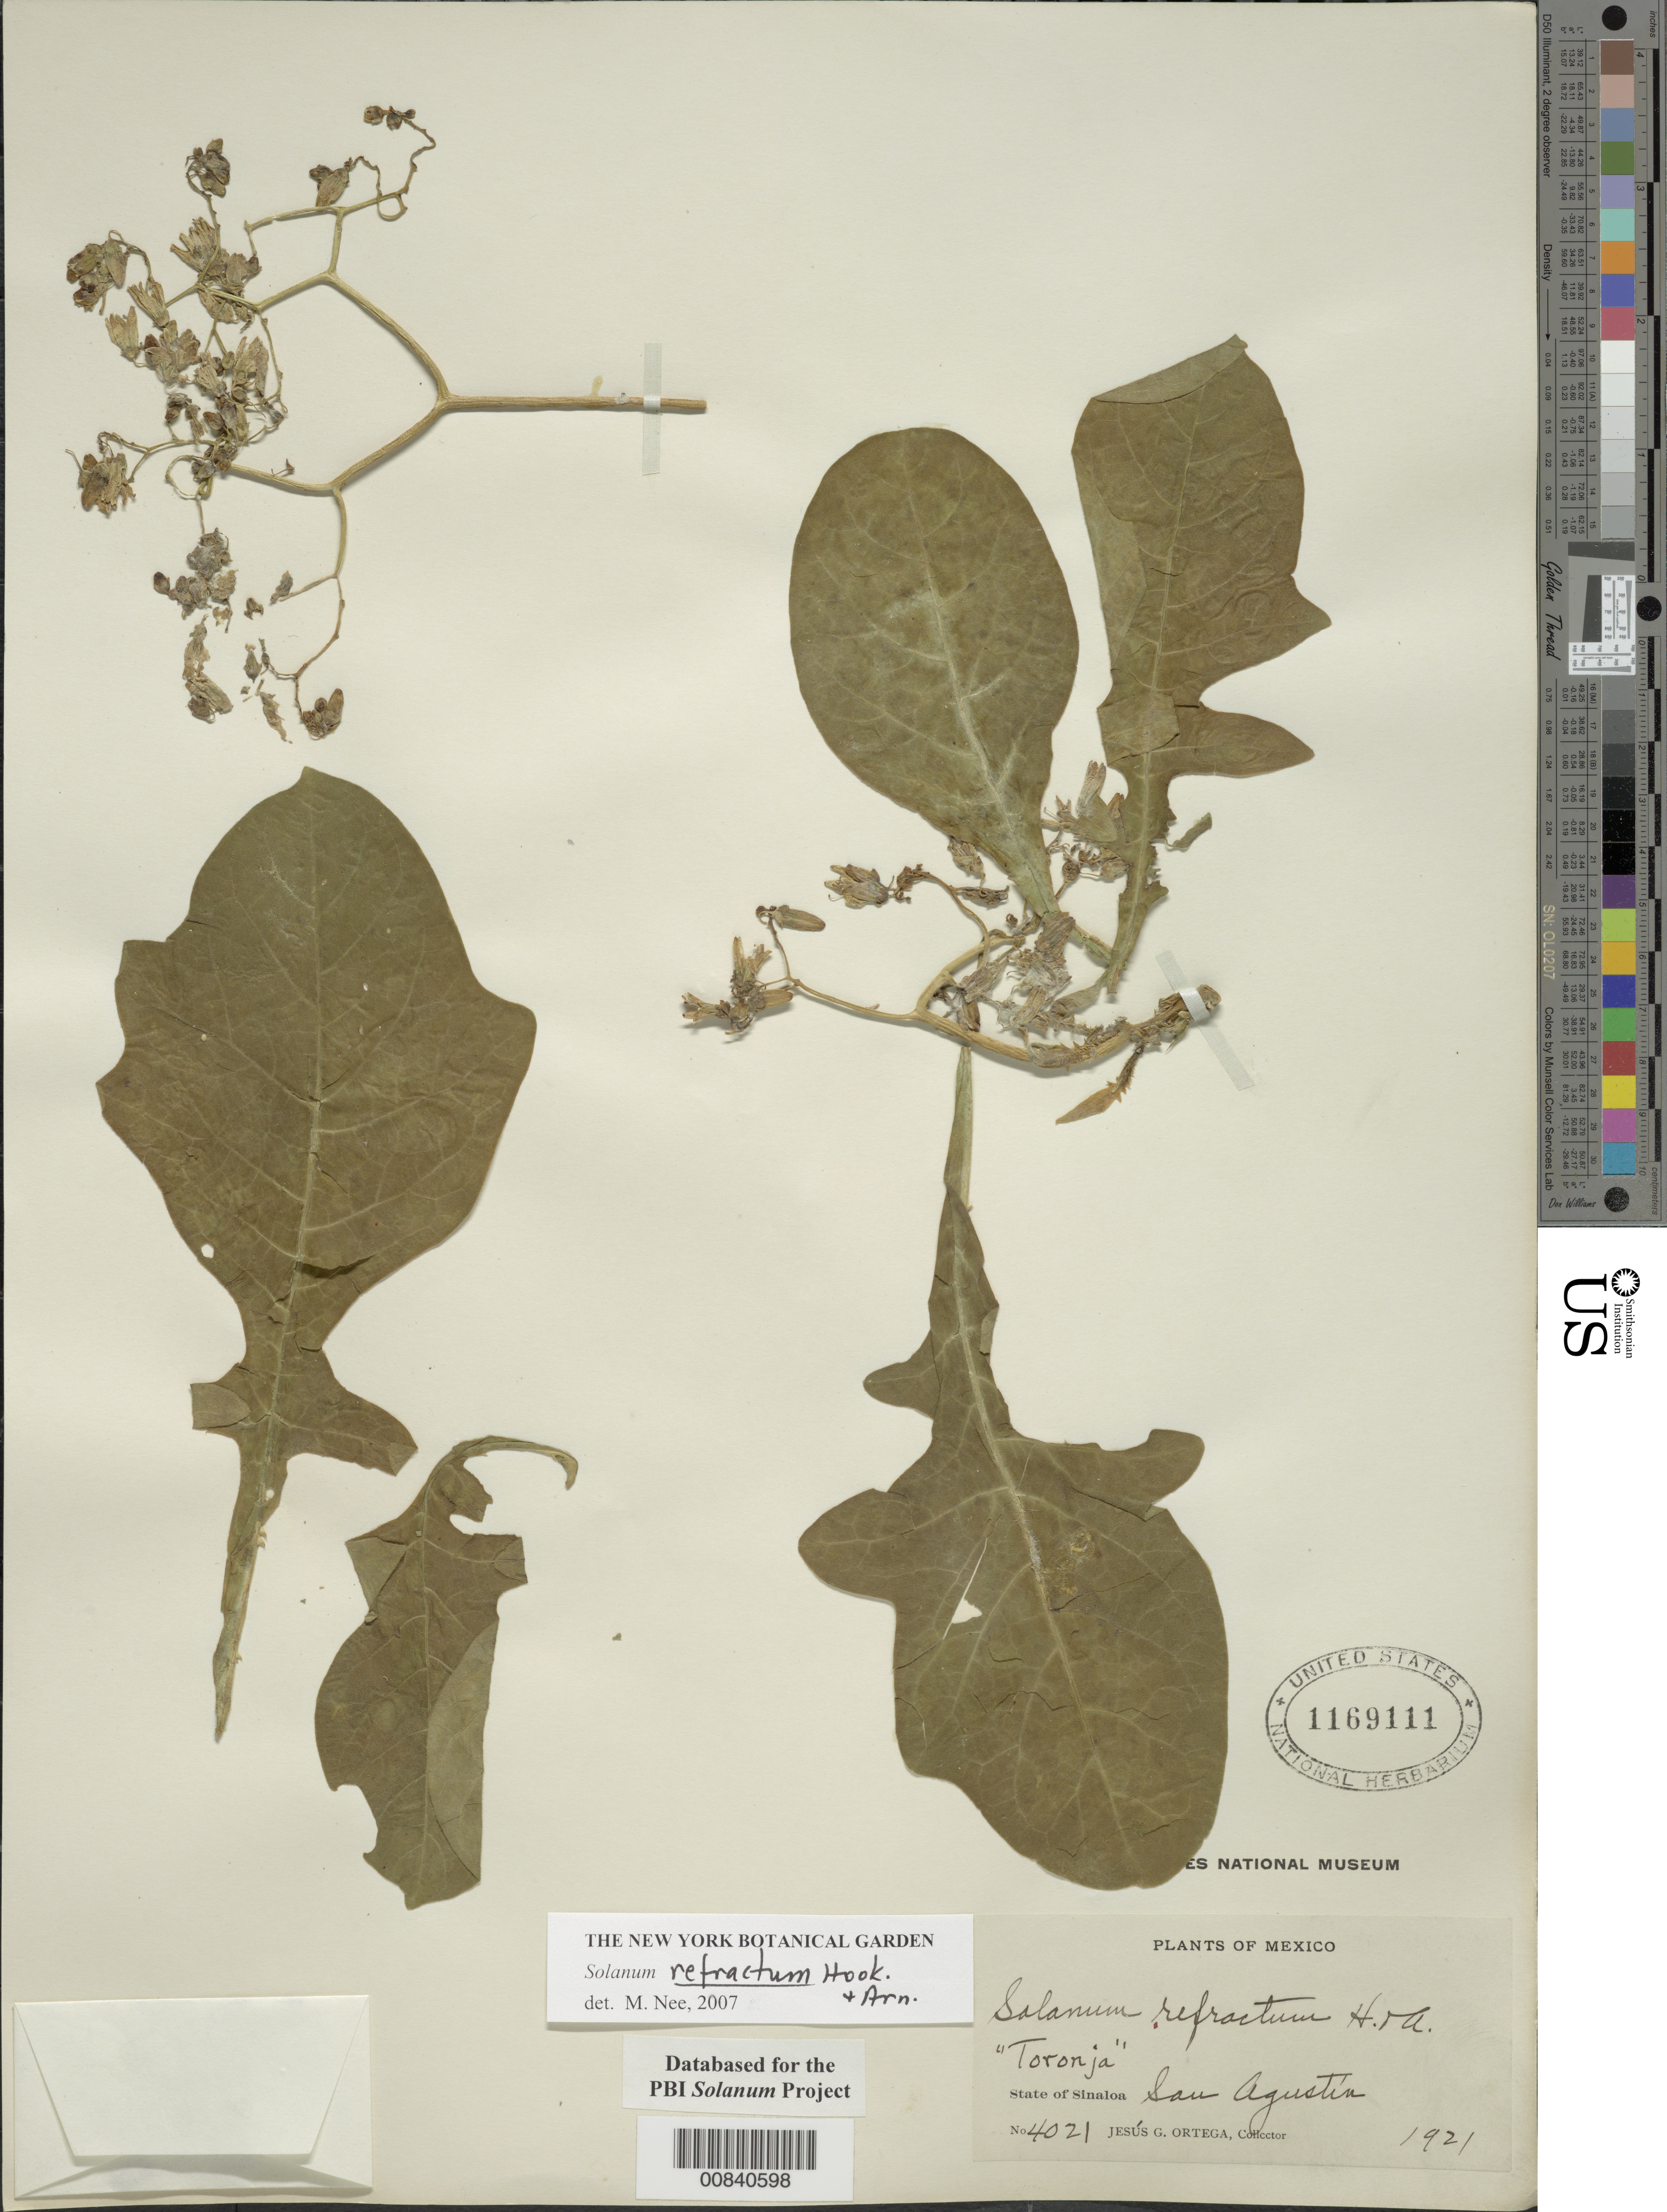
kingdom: Plantae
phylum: Tracheophyta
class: Magnoliopsida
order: Solanales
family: Solanaceae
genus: Solanum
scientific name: Solanum bicorne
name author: Dunal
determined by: Clark, J. L., (SEL), The Marie Selby Botanical Garden (UNITED STATES)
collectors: J. Ortega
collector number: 4021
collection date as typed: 1921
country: Mexico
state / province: Sinaloa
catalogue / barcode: US 1169111